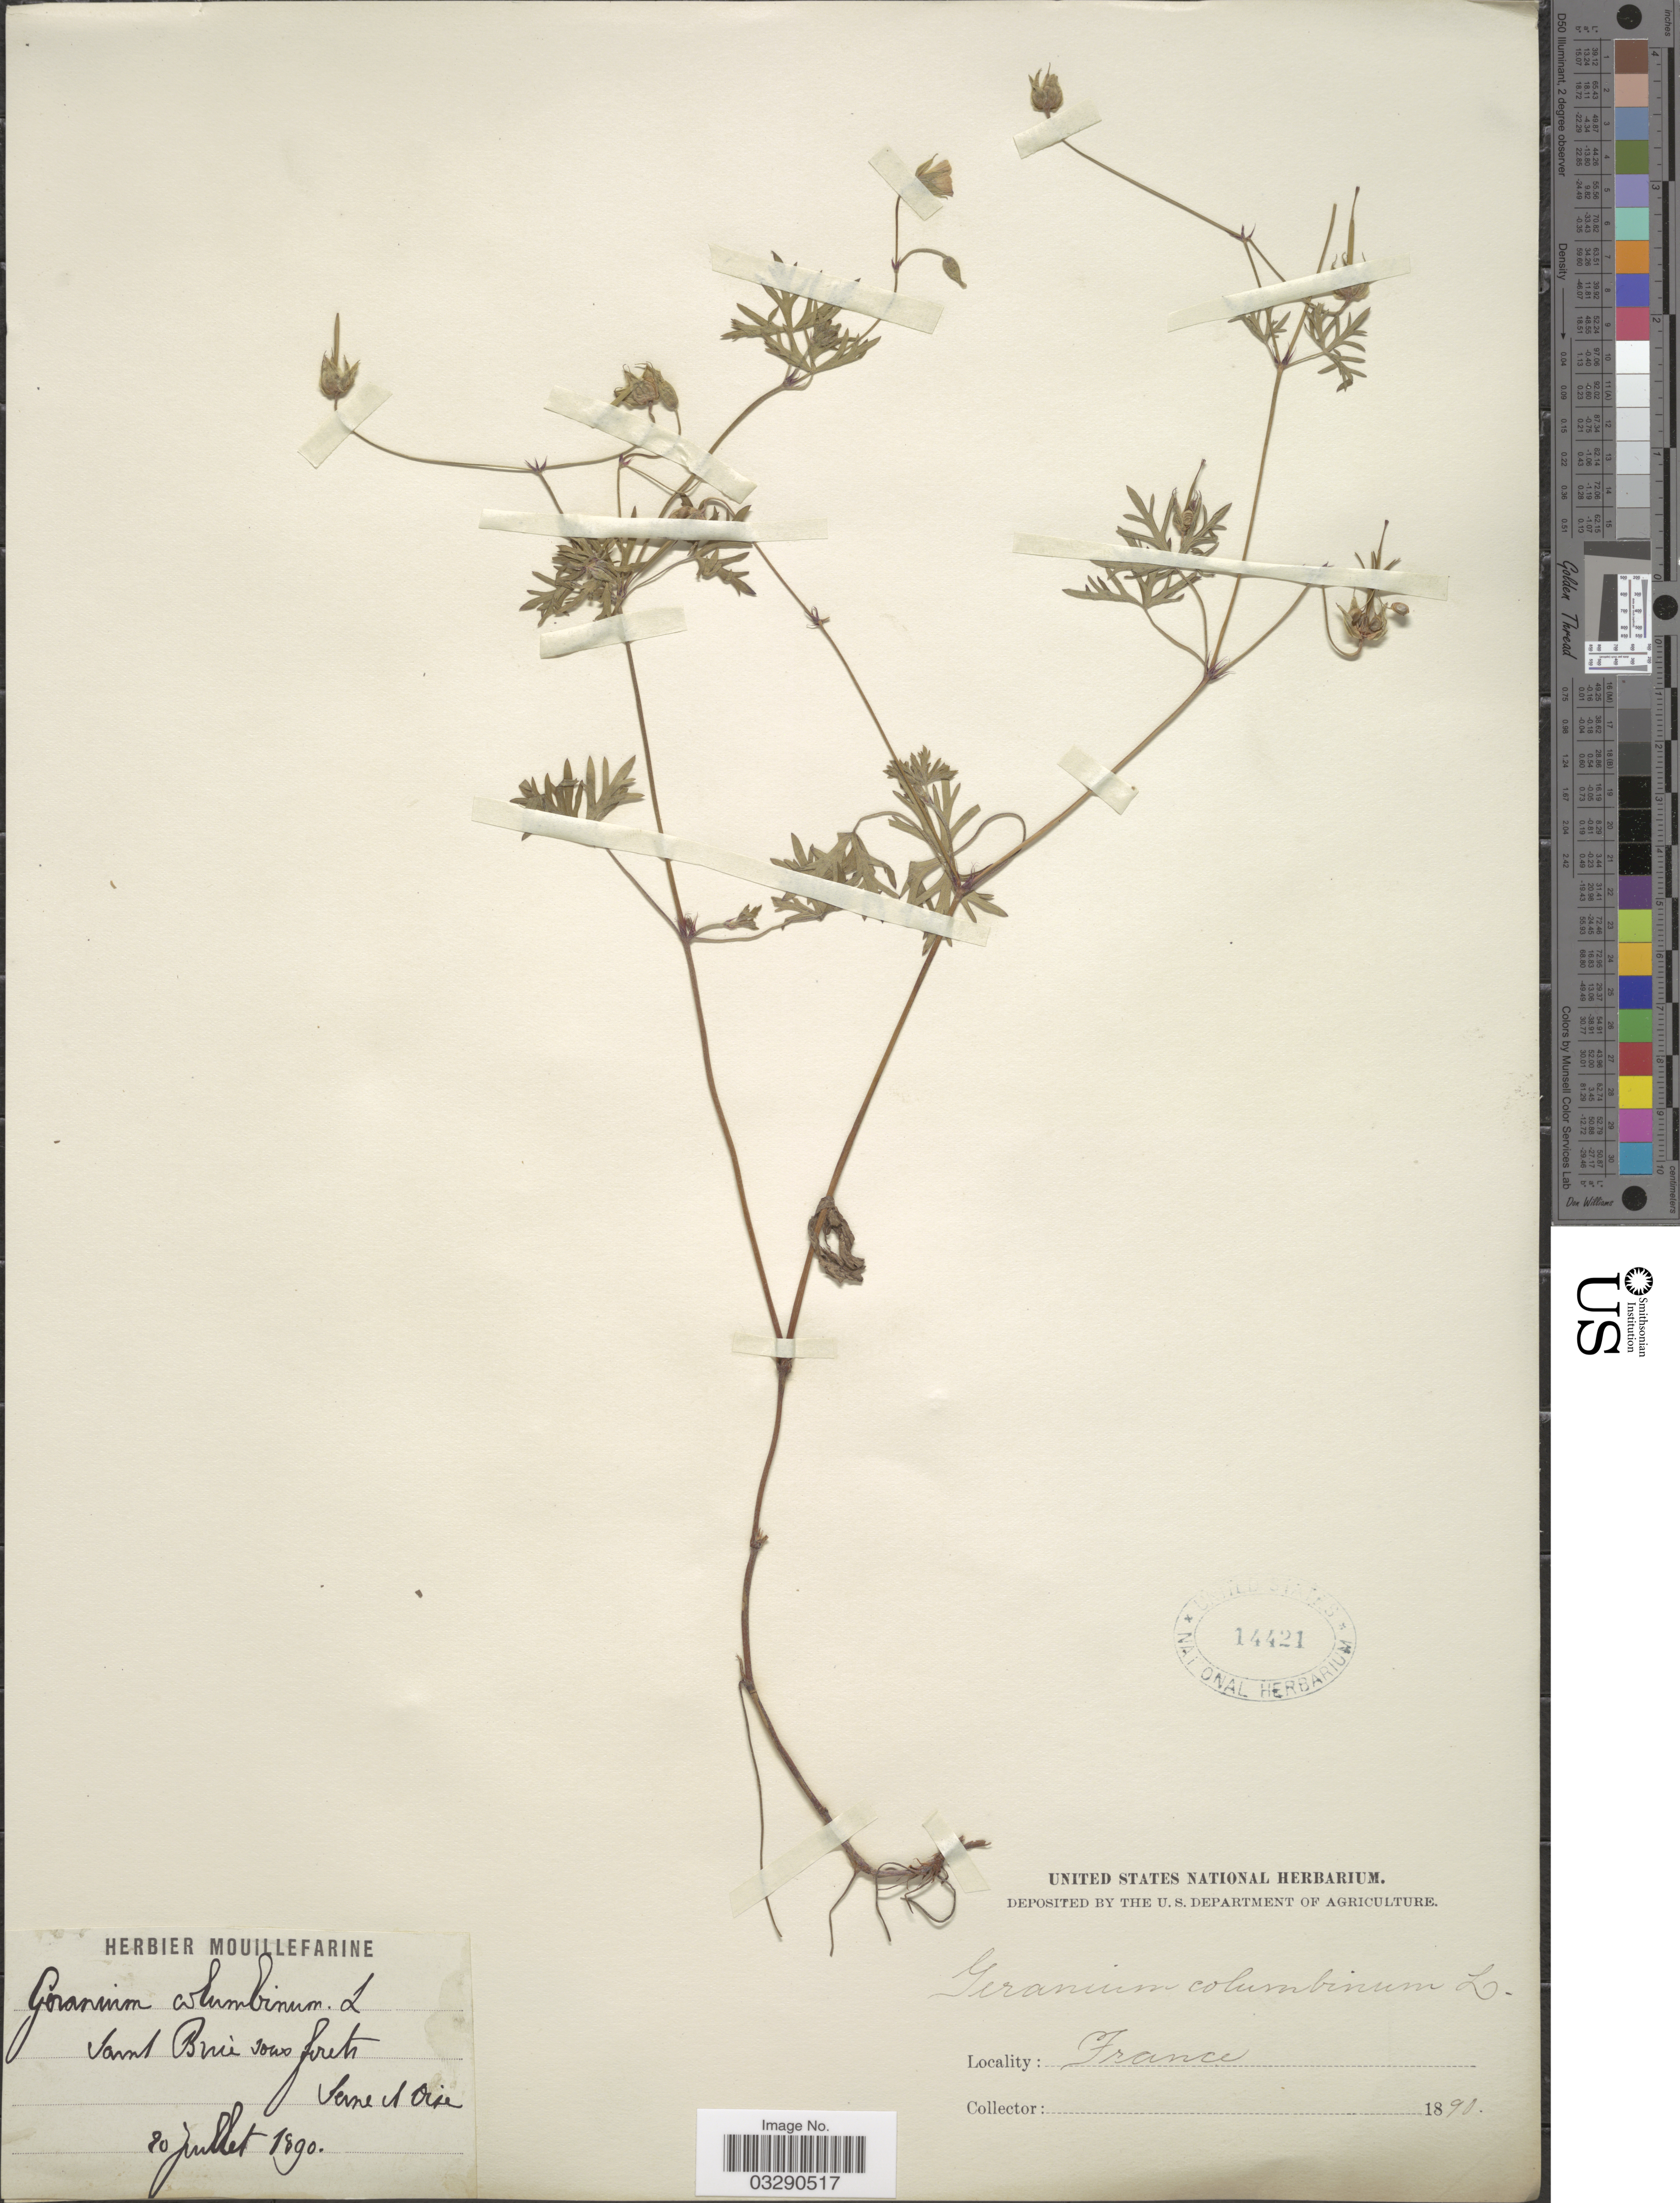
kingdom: Plantae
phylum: Tracheophyta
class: Magnoliopsida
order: Geraniales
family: Geraniaceae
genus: Geranium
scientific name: Geranium columbinum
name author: L.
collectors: ex herb. Mouillefarine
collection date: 1890-07-20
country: France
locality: Saint Bnie sows forets. Seine et Oise.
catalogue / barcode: US 14421